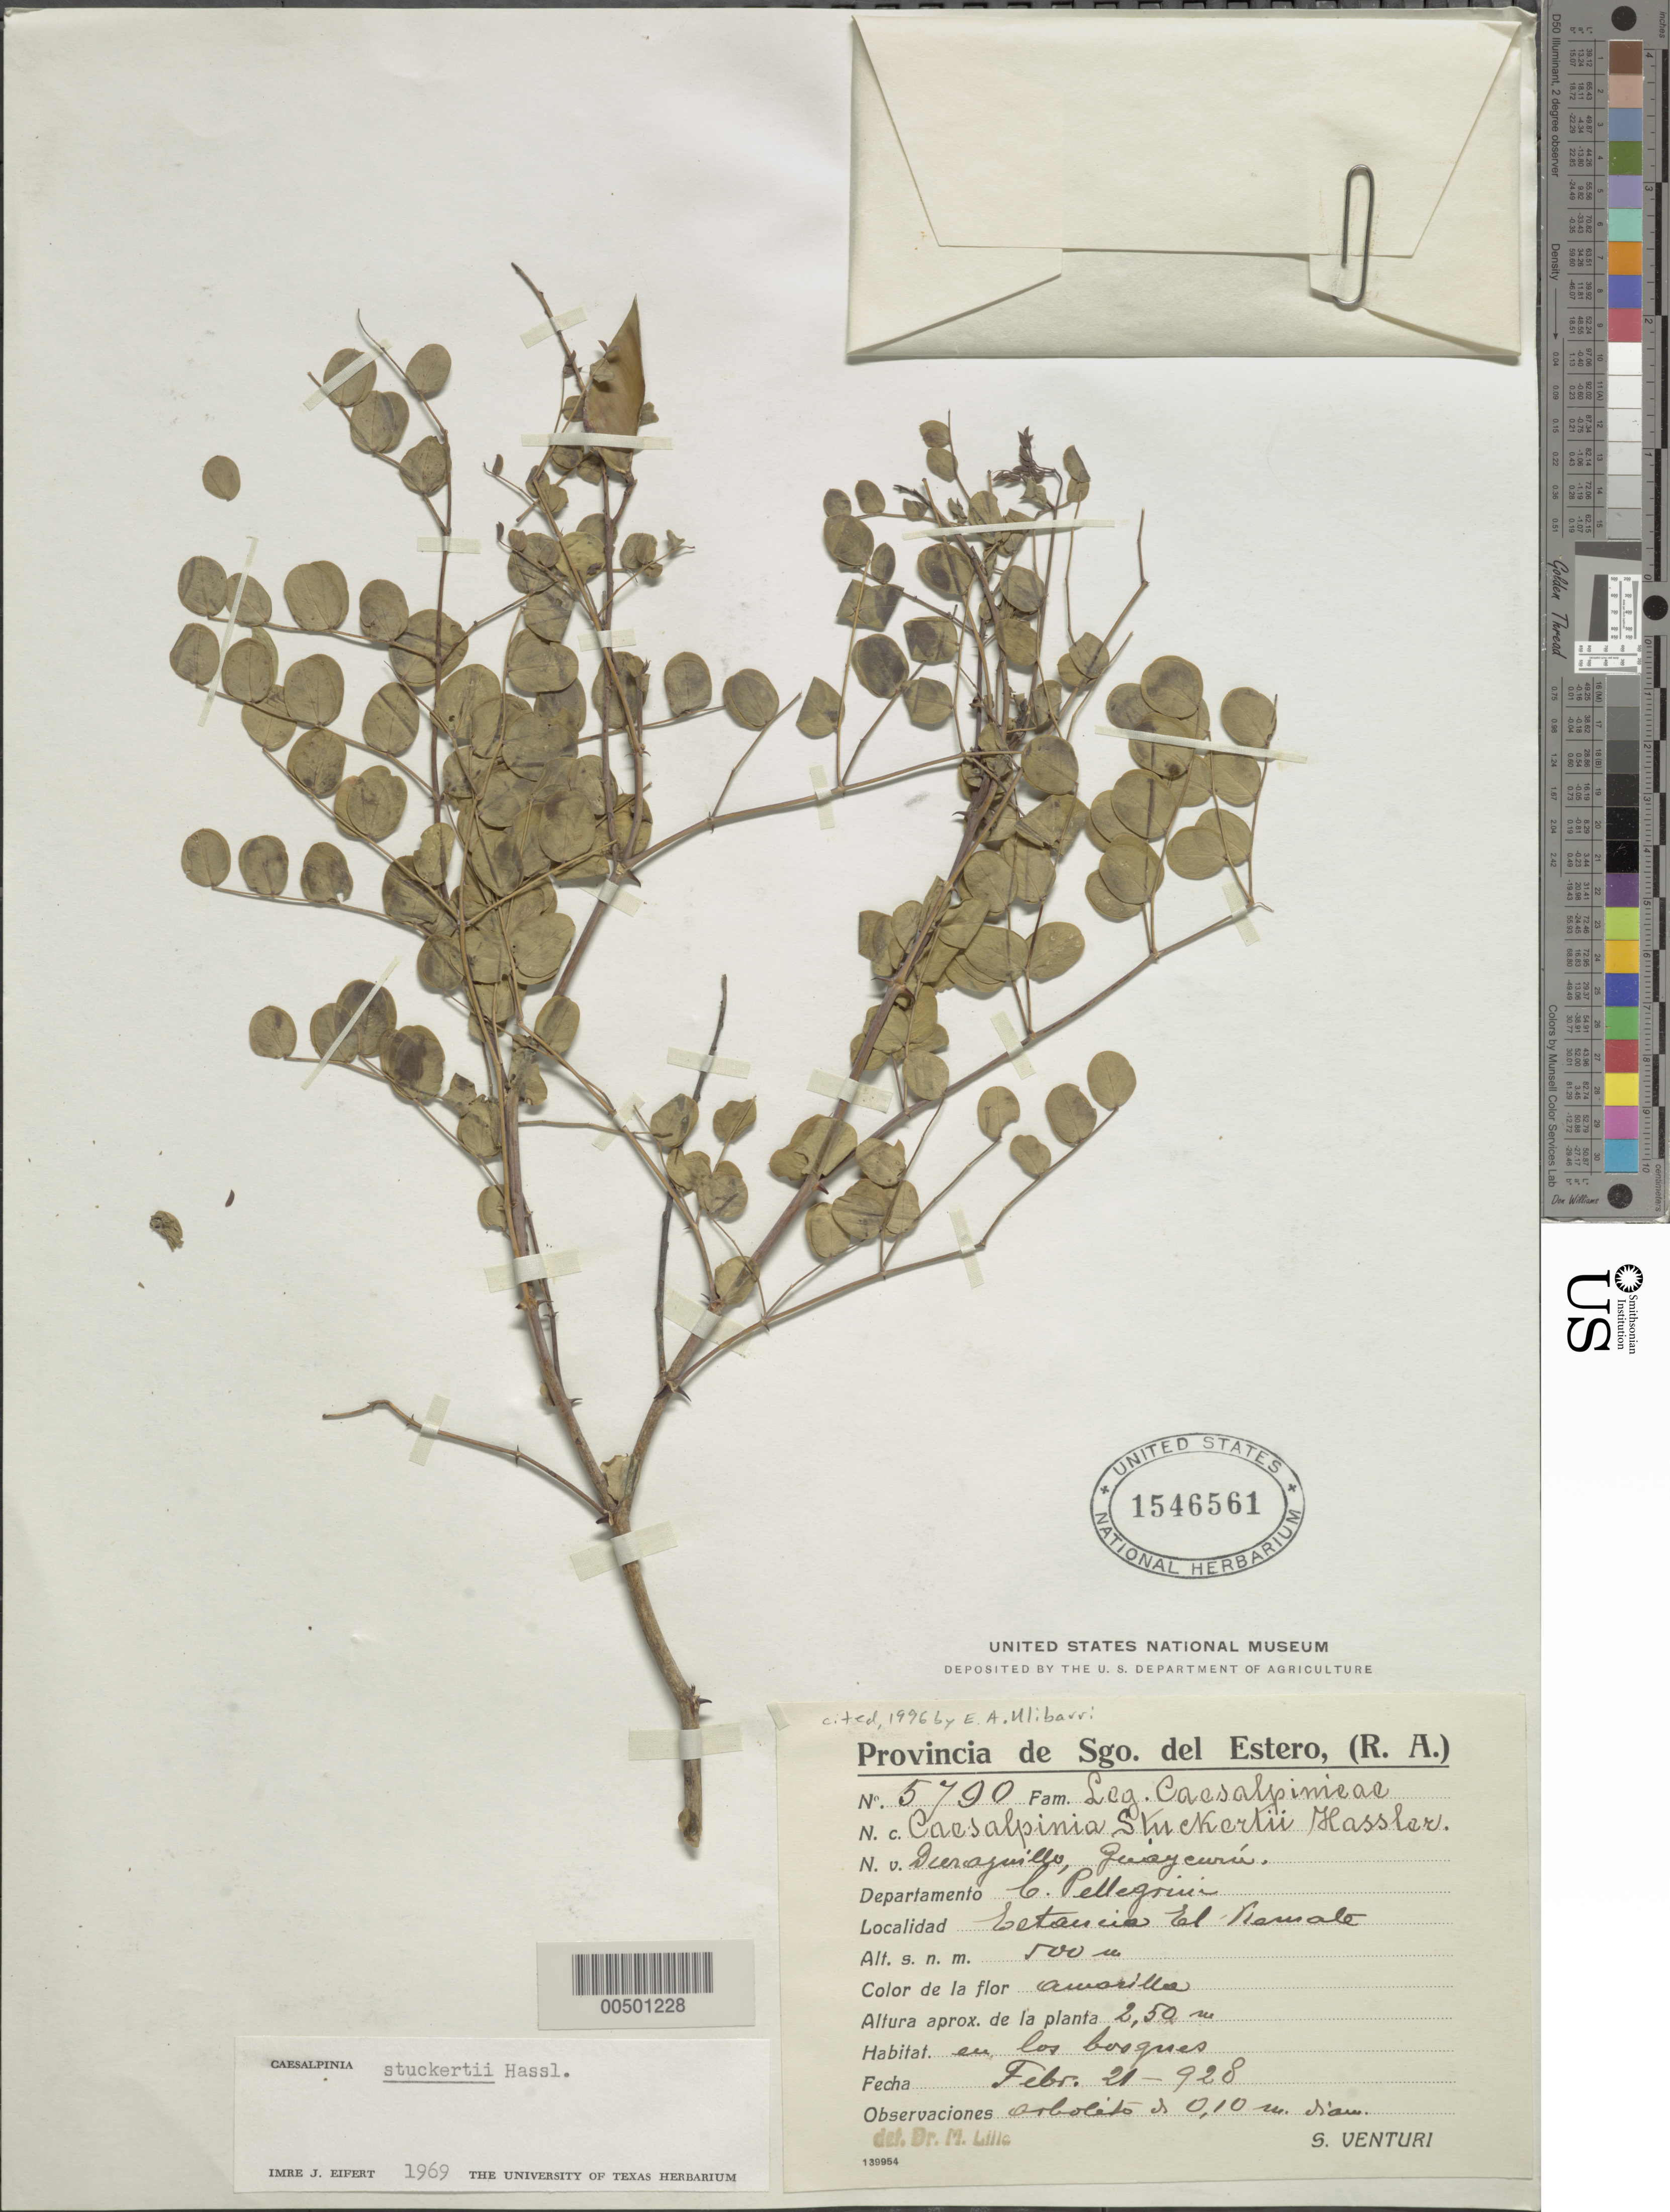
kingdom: Plantae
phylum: Tracheophyta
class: Magnoliopsida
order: Fabales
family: Fabaceae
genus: Denisophytum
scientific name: Denisophytum stuckertii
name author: (Hassl.) Gagnon & G.P. Lewis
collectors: S. Venturi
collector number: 5790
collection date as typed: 21 Feb 1928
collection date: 1928-02-21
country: Argentina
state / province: Santiago del Estero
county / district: Pellegrini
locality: Estancia el Remate (?)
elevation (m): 500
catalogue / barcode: US 1546561